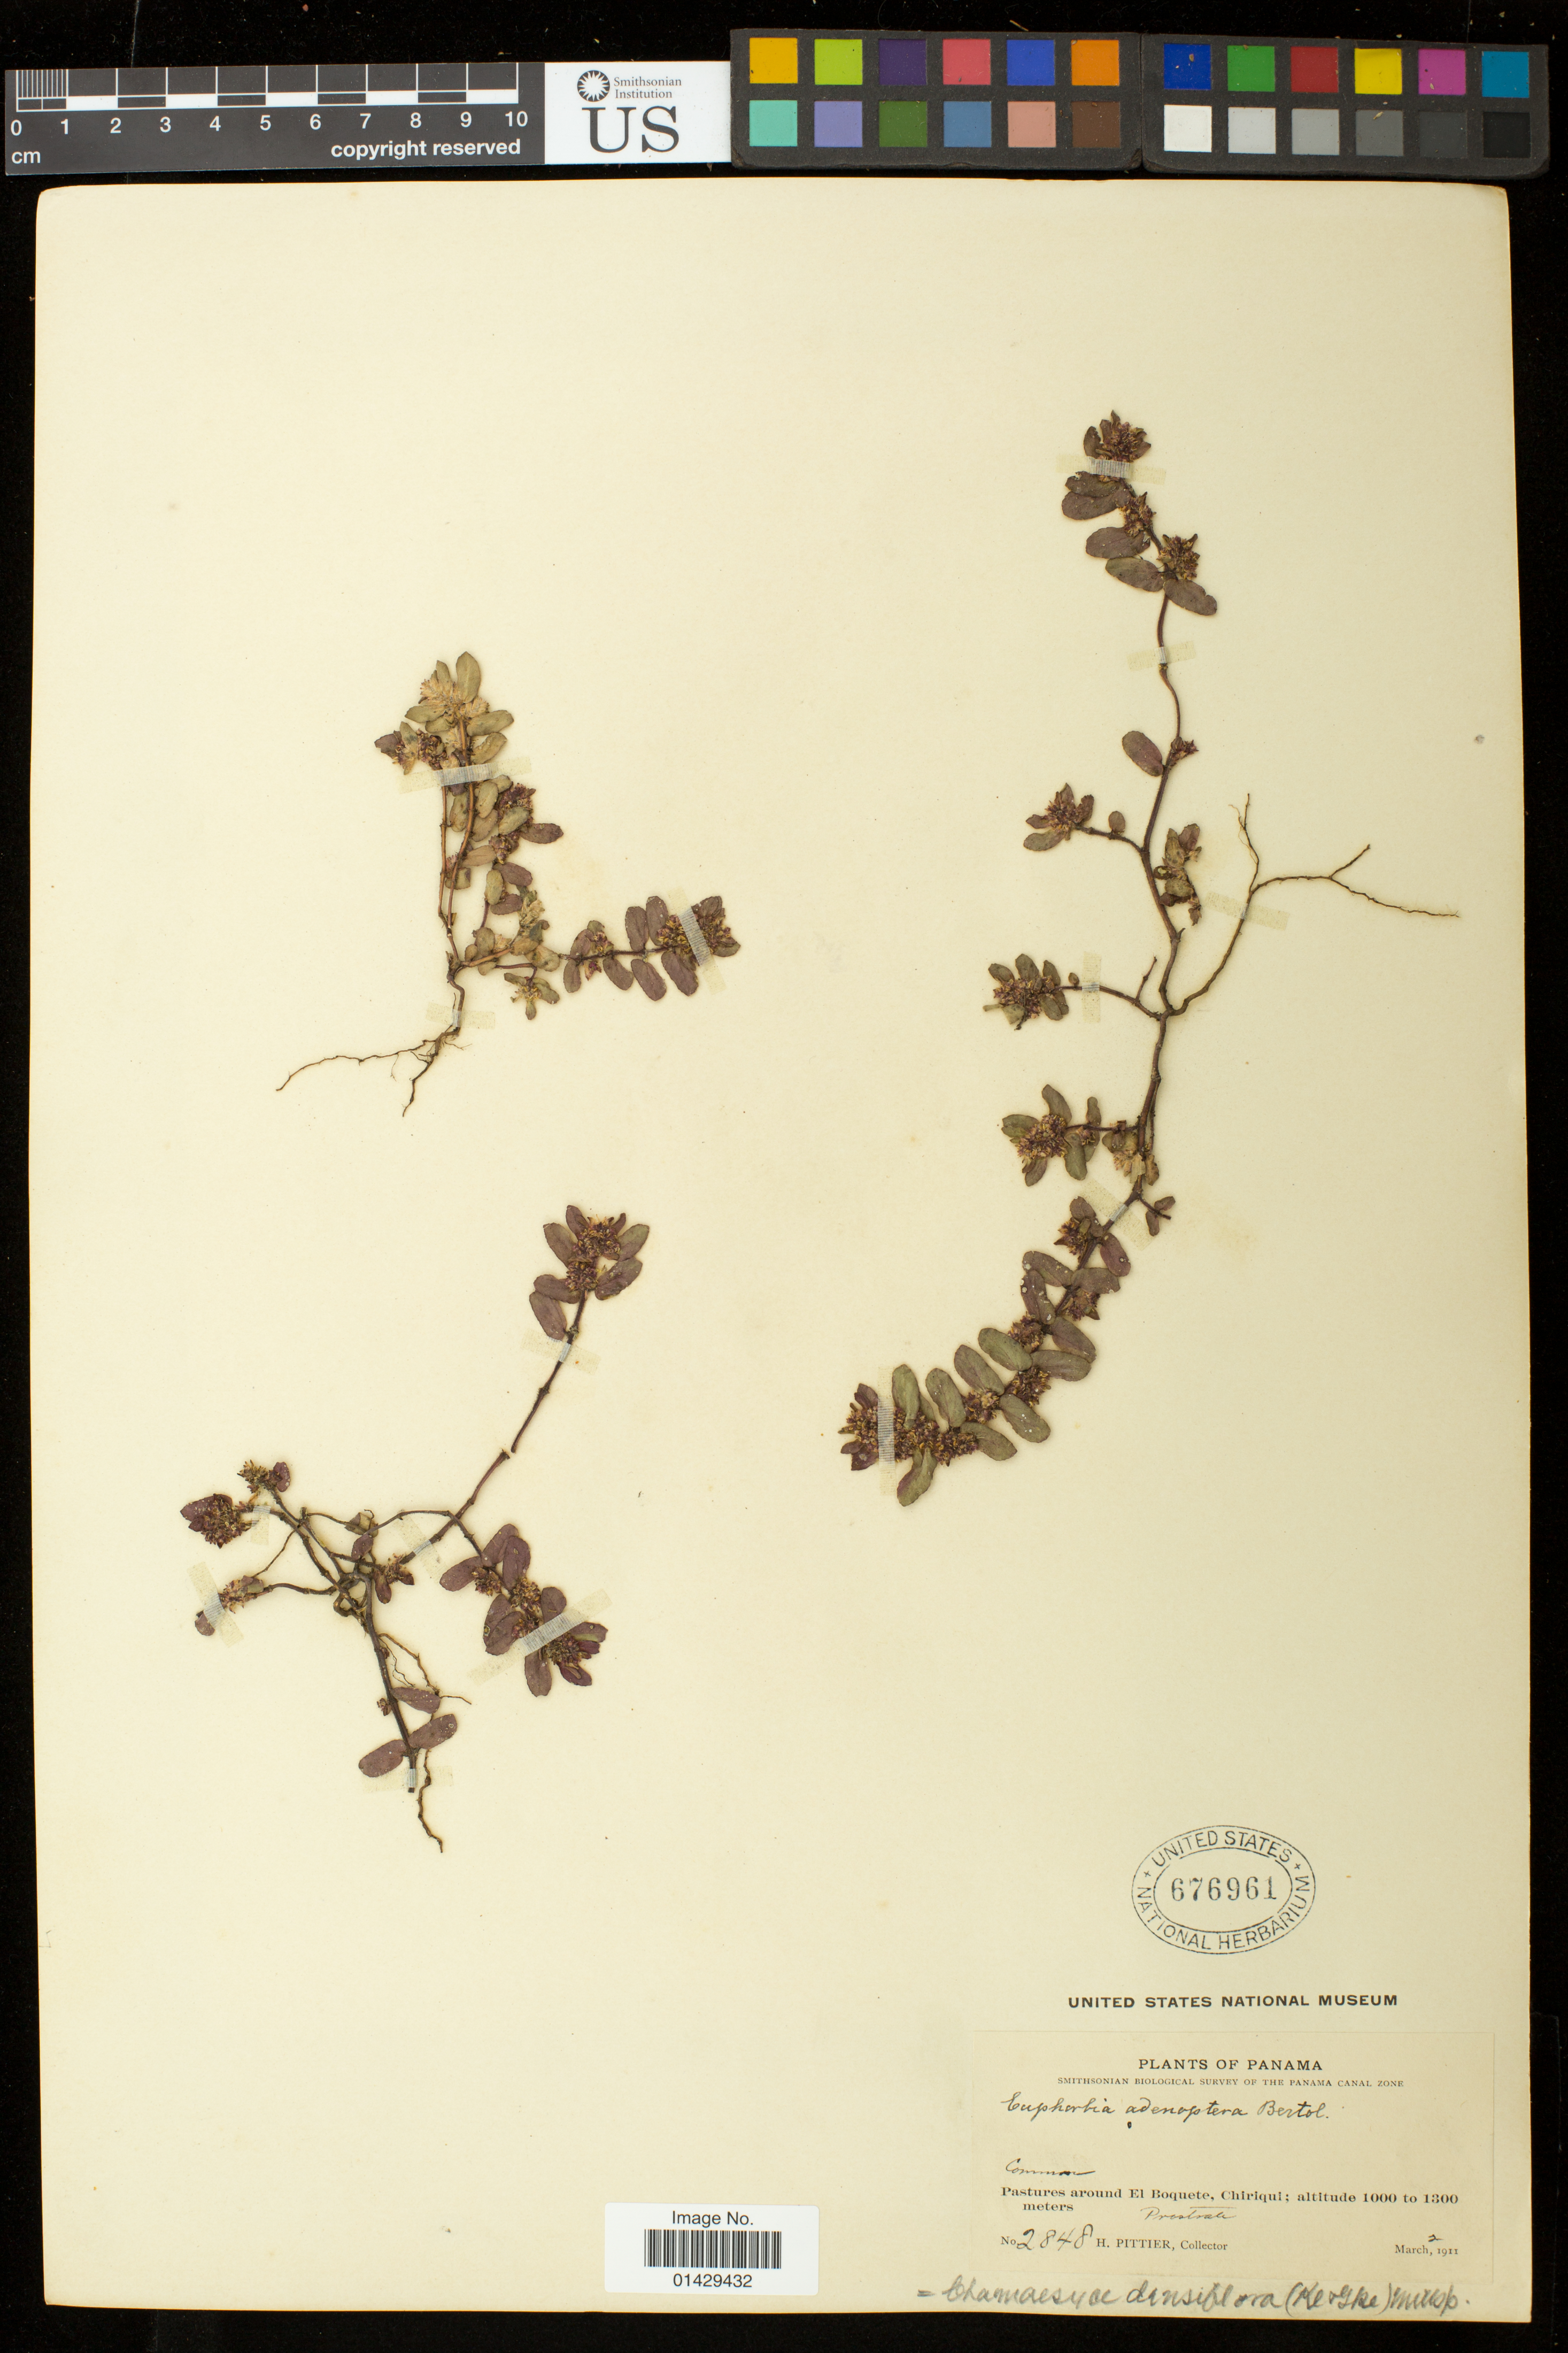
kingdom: Plantae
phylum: Tracheophyta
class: Magnoliopsida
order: Malpighiales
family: Euphorbiaceae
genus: Euphorbia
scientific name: Euphorbia densiflora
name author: (Klotzsch & Garcke) Klotzsch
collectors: H. F. Pittier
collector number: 2848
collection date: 1911-03-02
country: Panama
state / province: Chiriqui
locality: El Boquete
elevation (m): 1000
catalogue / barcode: US 676961